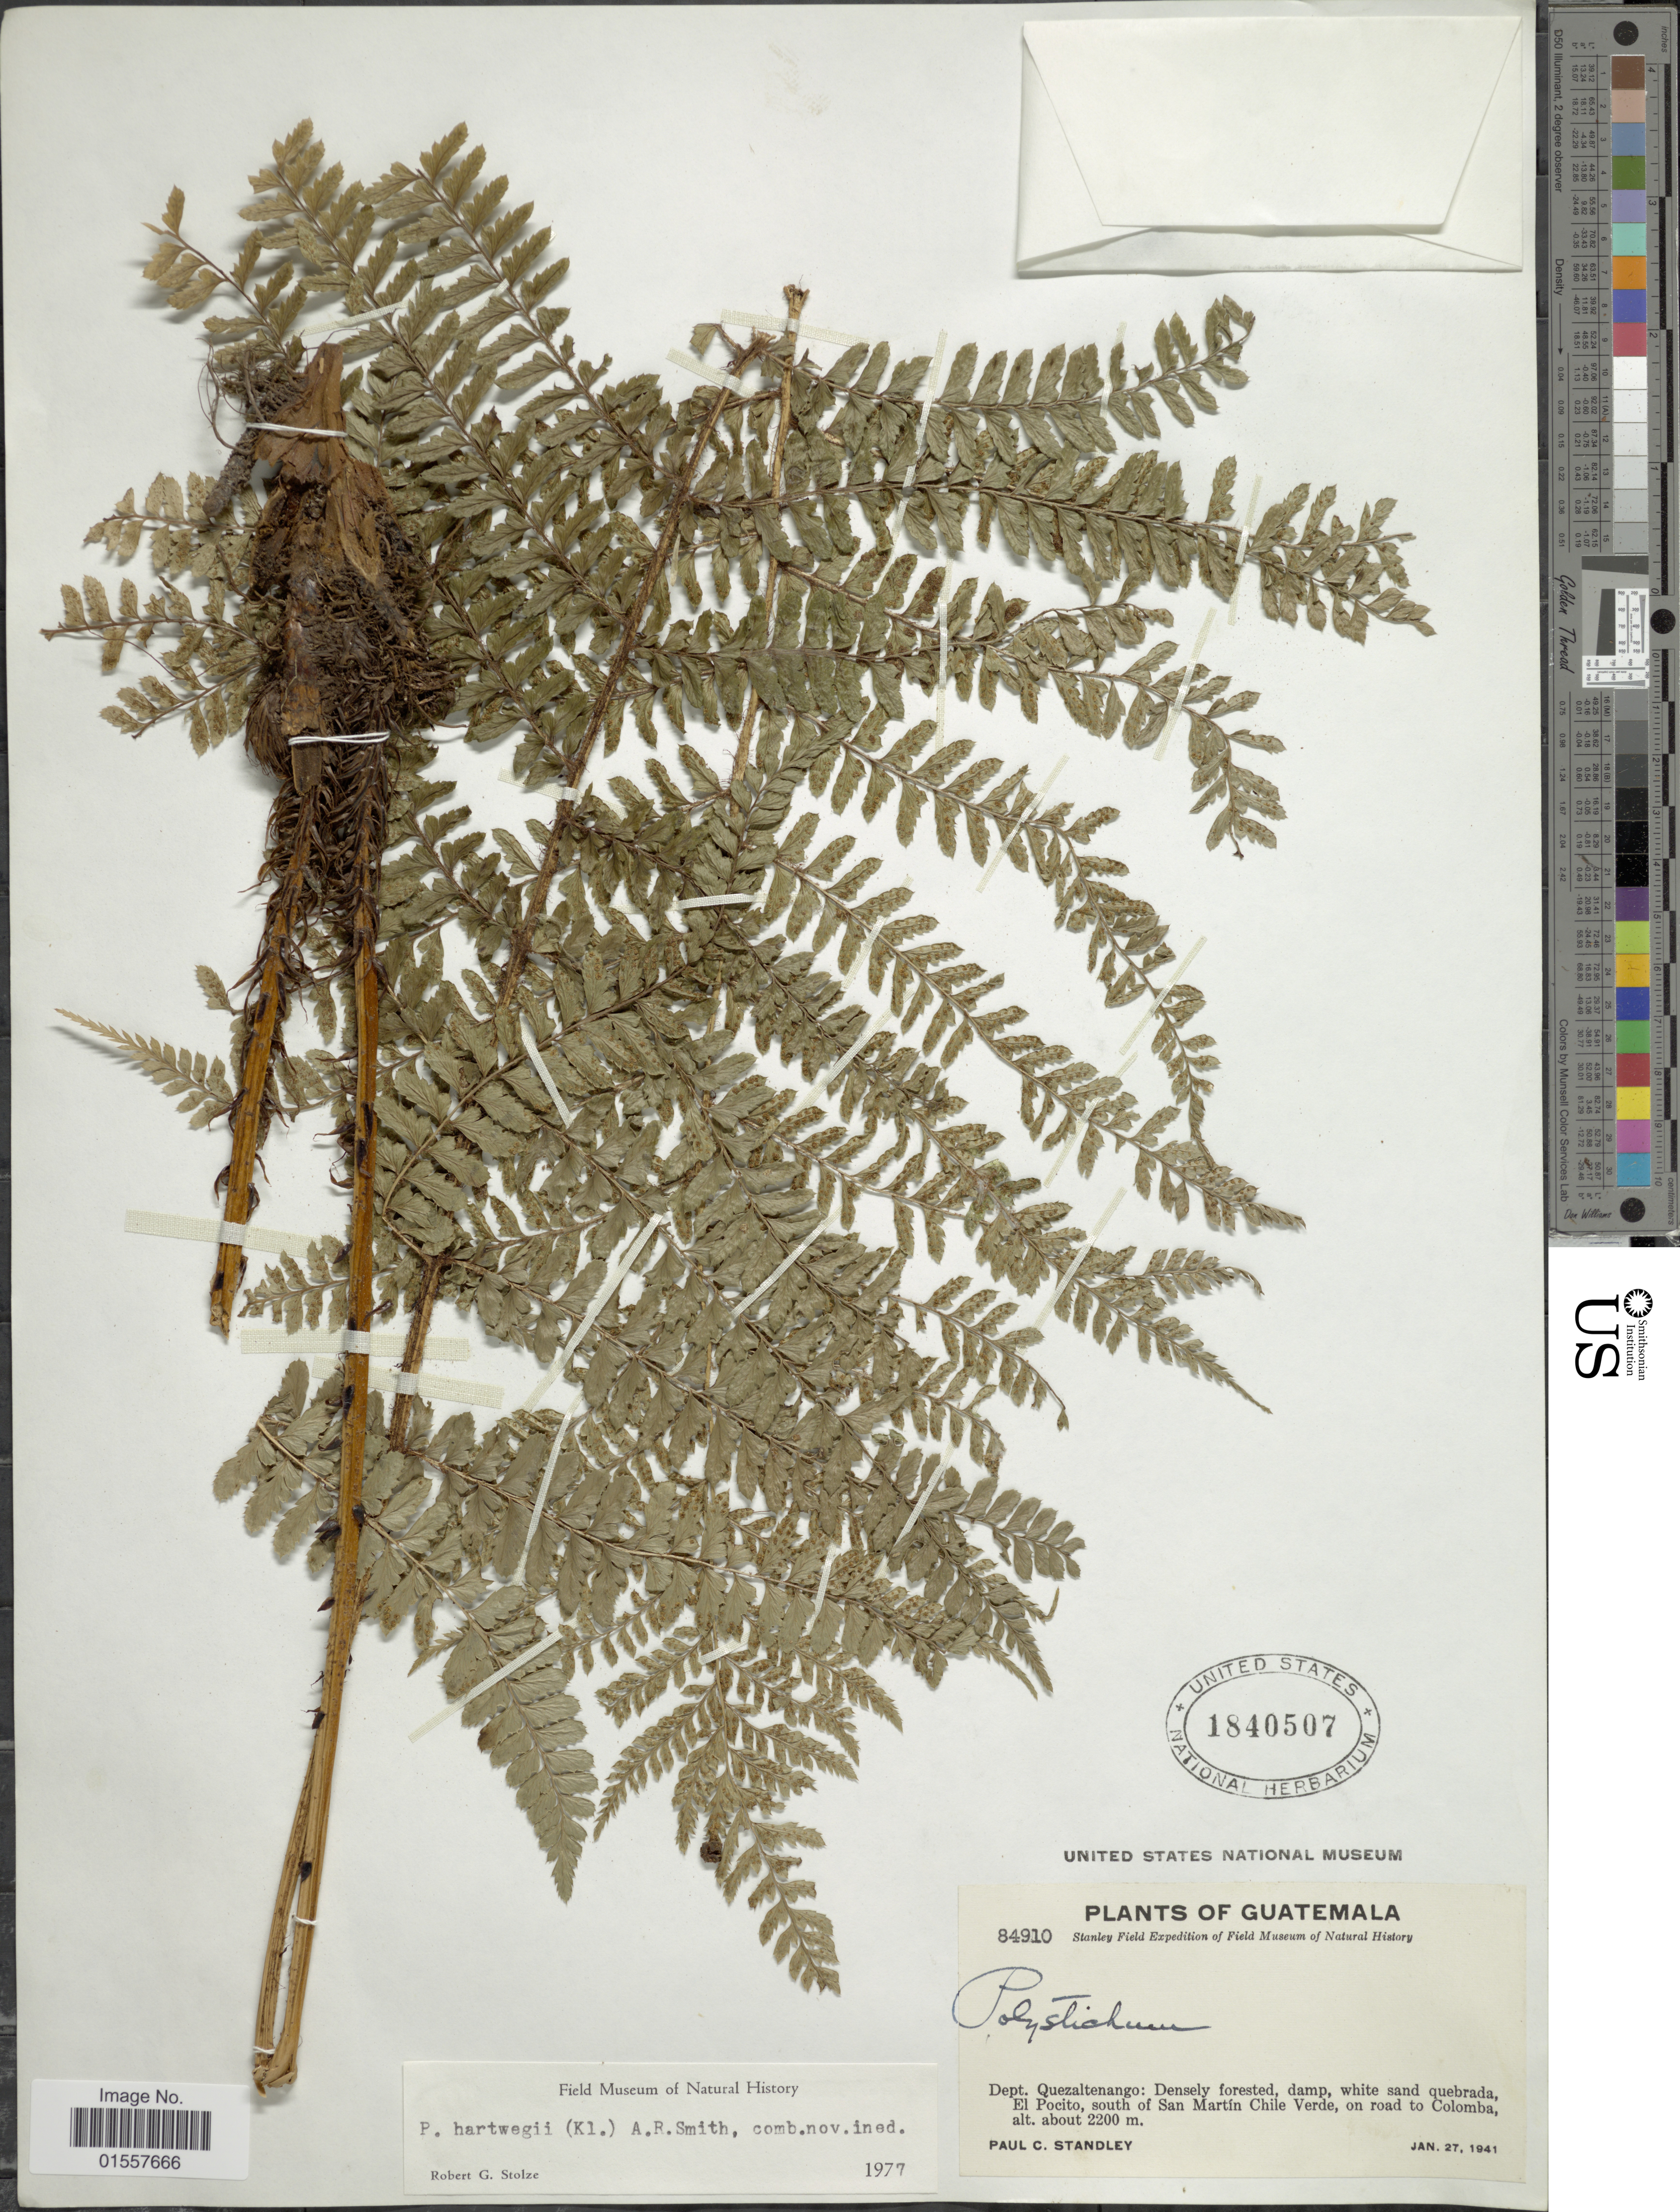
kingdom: Plantae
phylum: Tracheophyta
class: Polypodiopsida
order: Polypodiales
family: Dryopteridaceae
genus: Polystichum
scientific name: Polystichum hartwegii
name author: (Klotzsch) Hieron.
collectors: P. C. Standley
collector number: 84910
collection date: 1941-01-27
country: Guatemala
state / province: Quetzaltenango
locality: Dept. Quezaltenango: densely forested, damp, white sand quebrada, El Pocito, south of San Martin Chile Verde, on road to Colomba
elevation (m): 2200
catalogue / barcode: US 1840507